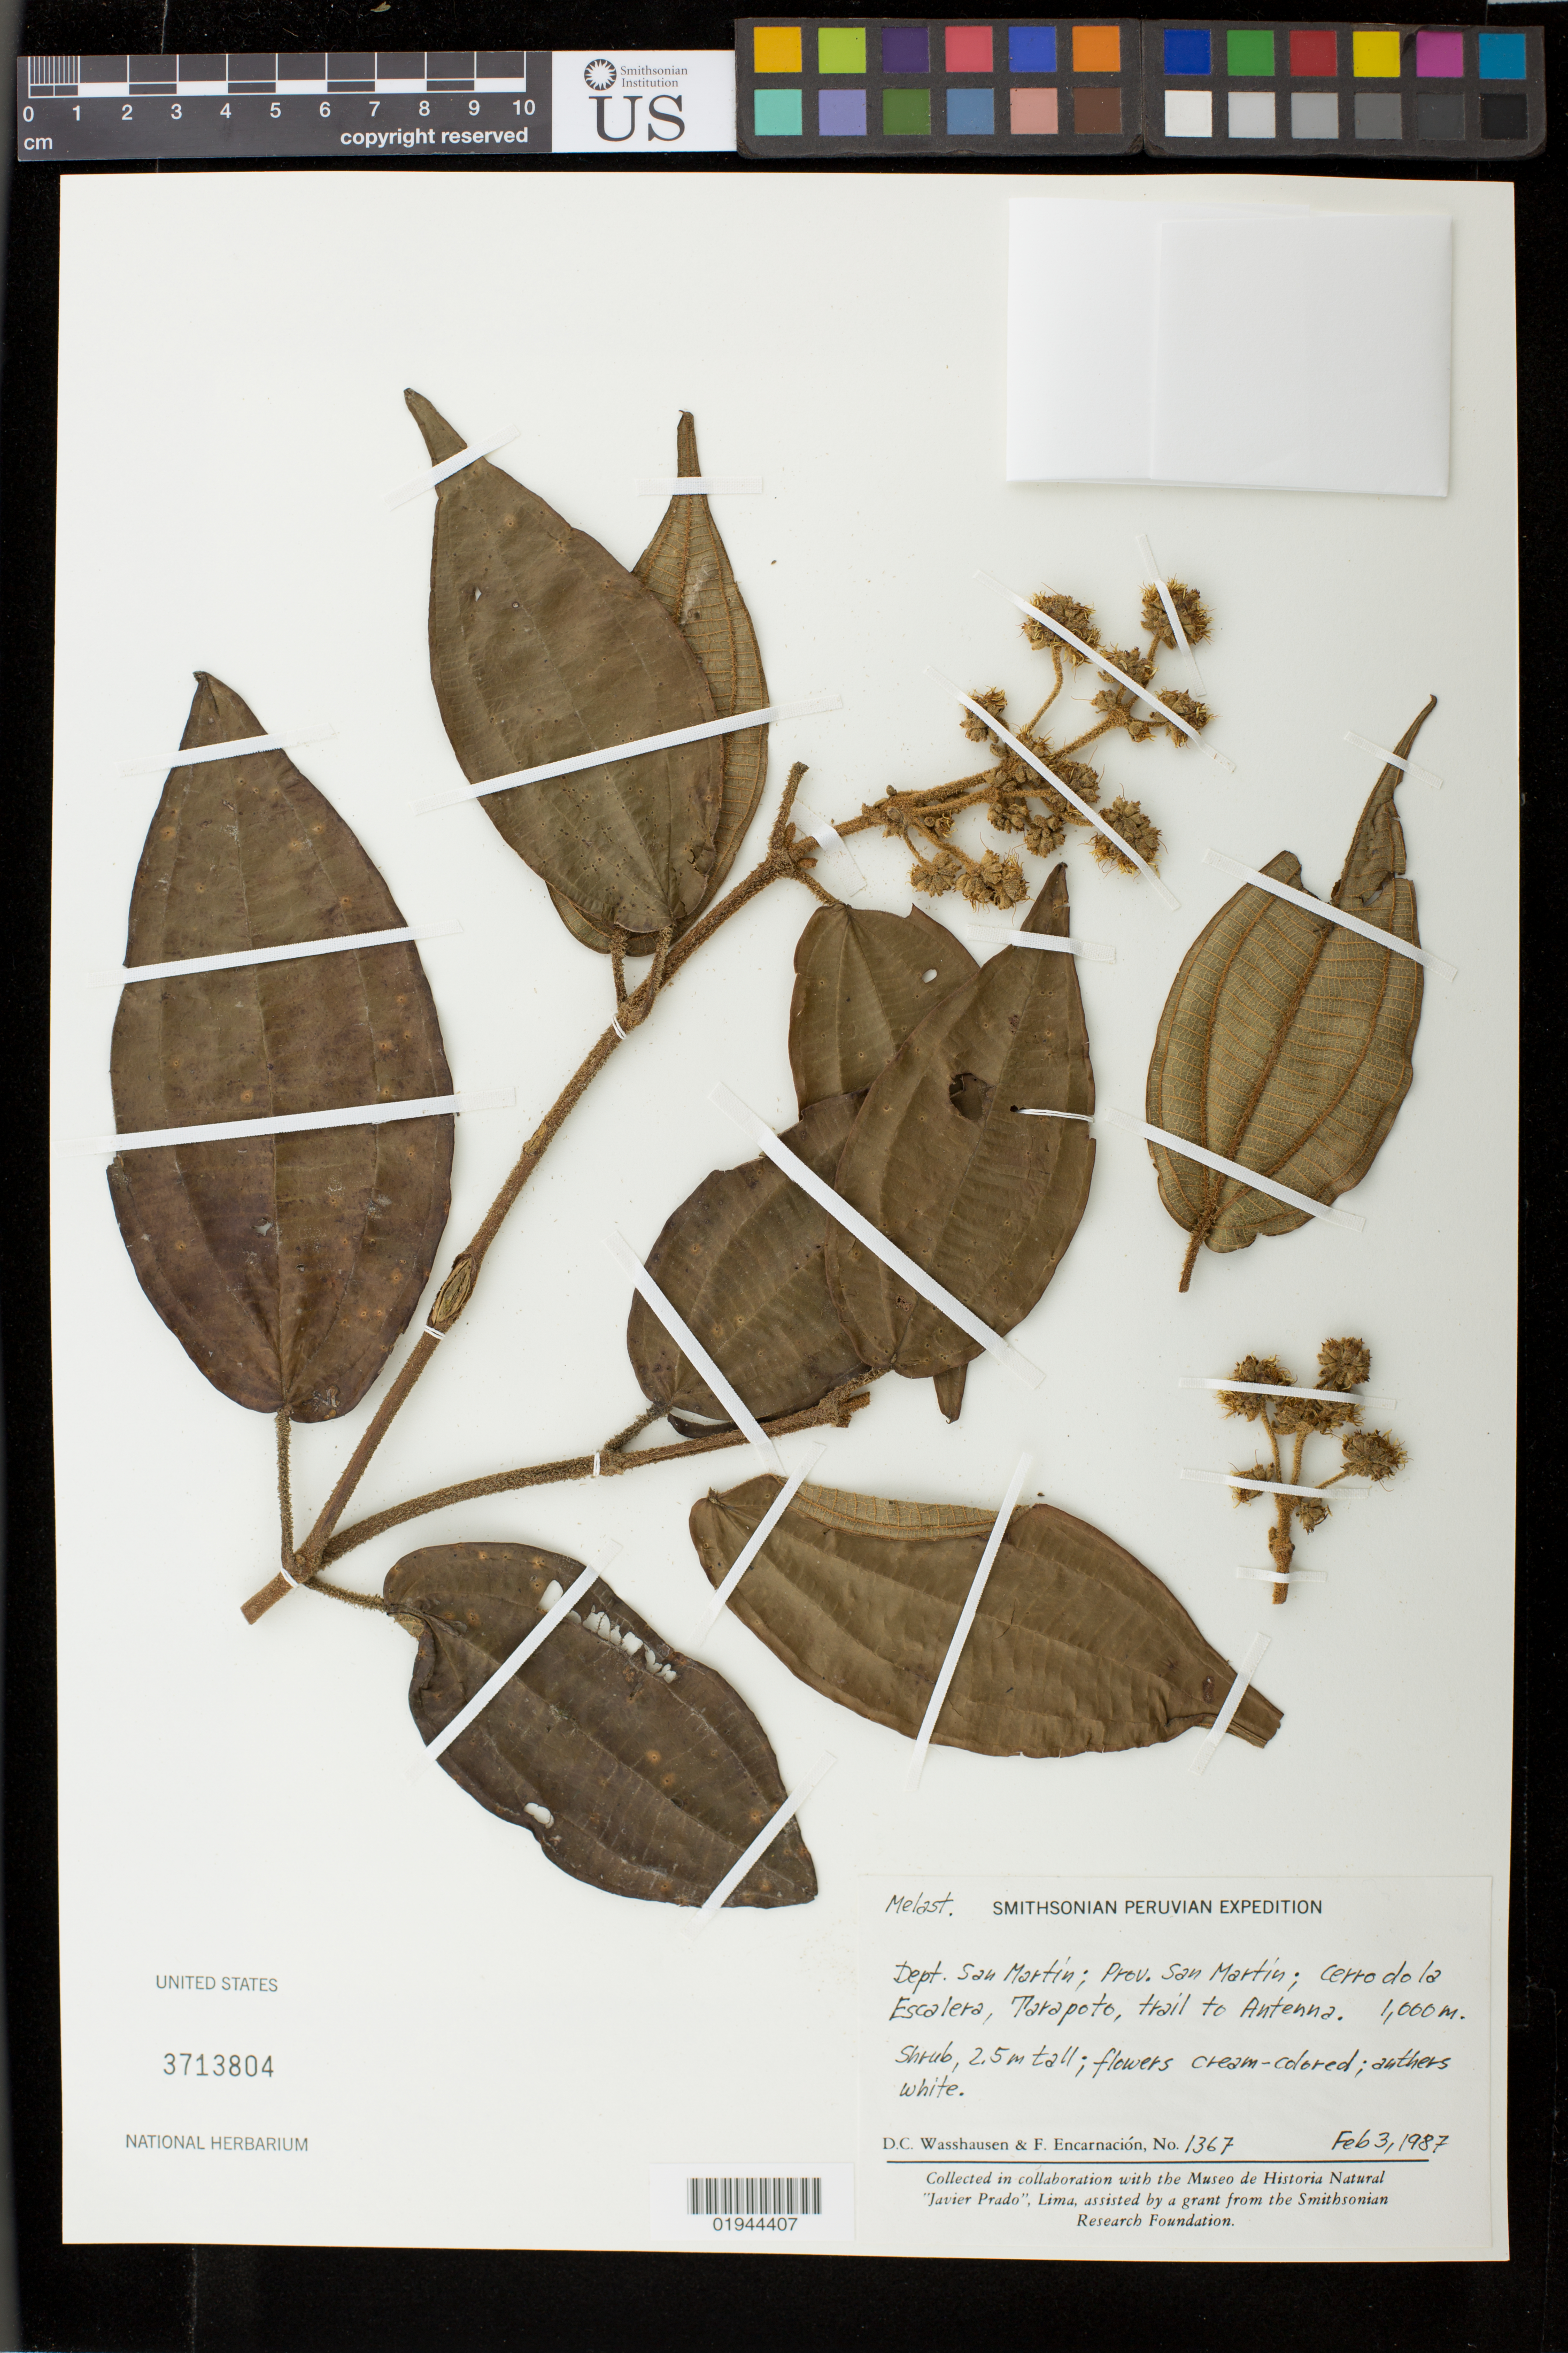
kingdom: Plantae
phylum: Tracheophyta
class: Magnoliopsida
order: Myrtales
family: Melastomataceae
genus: Graffenrieda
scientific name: Graffenrieda cinna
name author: J.F. Macbr.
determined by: Murillo, J. S.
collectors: D. C. Wasshausen & F. Encarnación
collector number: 1367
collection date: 1987-02-03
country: Peru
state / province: San Martín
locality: Cerro de la Escalera, Tarapoto, trail to Antenna.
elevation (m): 1000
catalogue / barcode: US 3713804